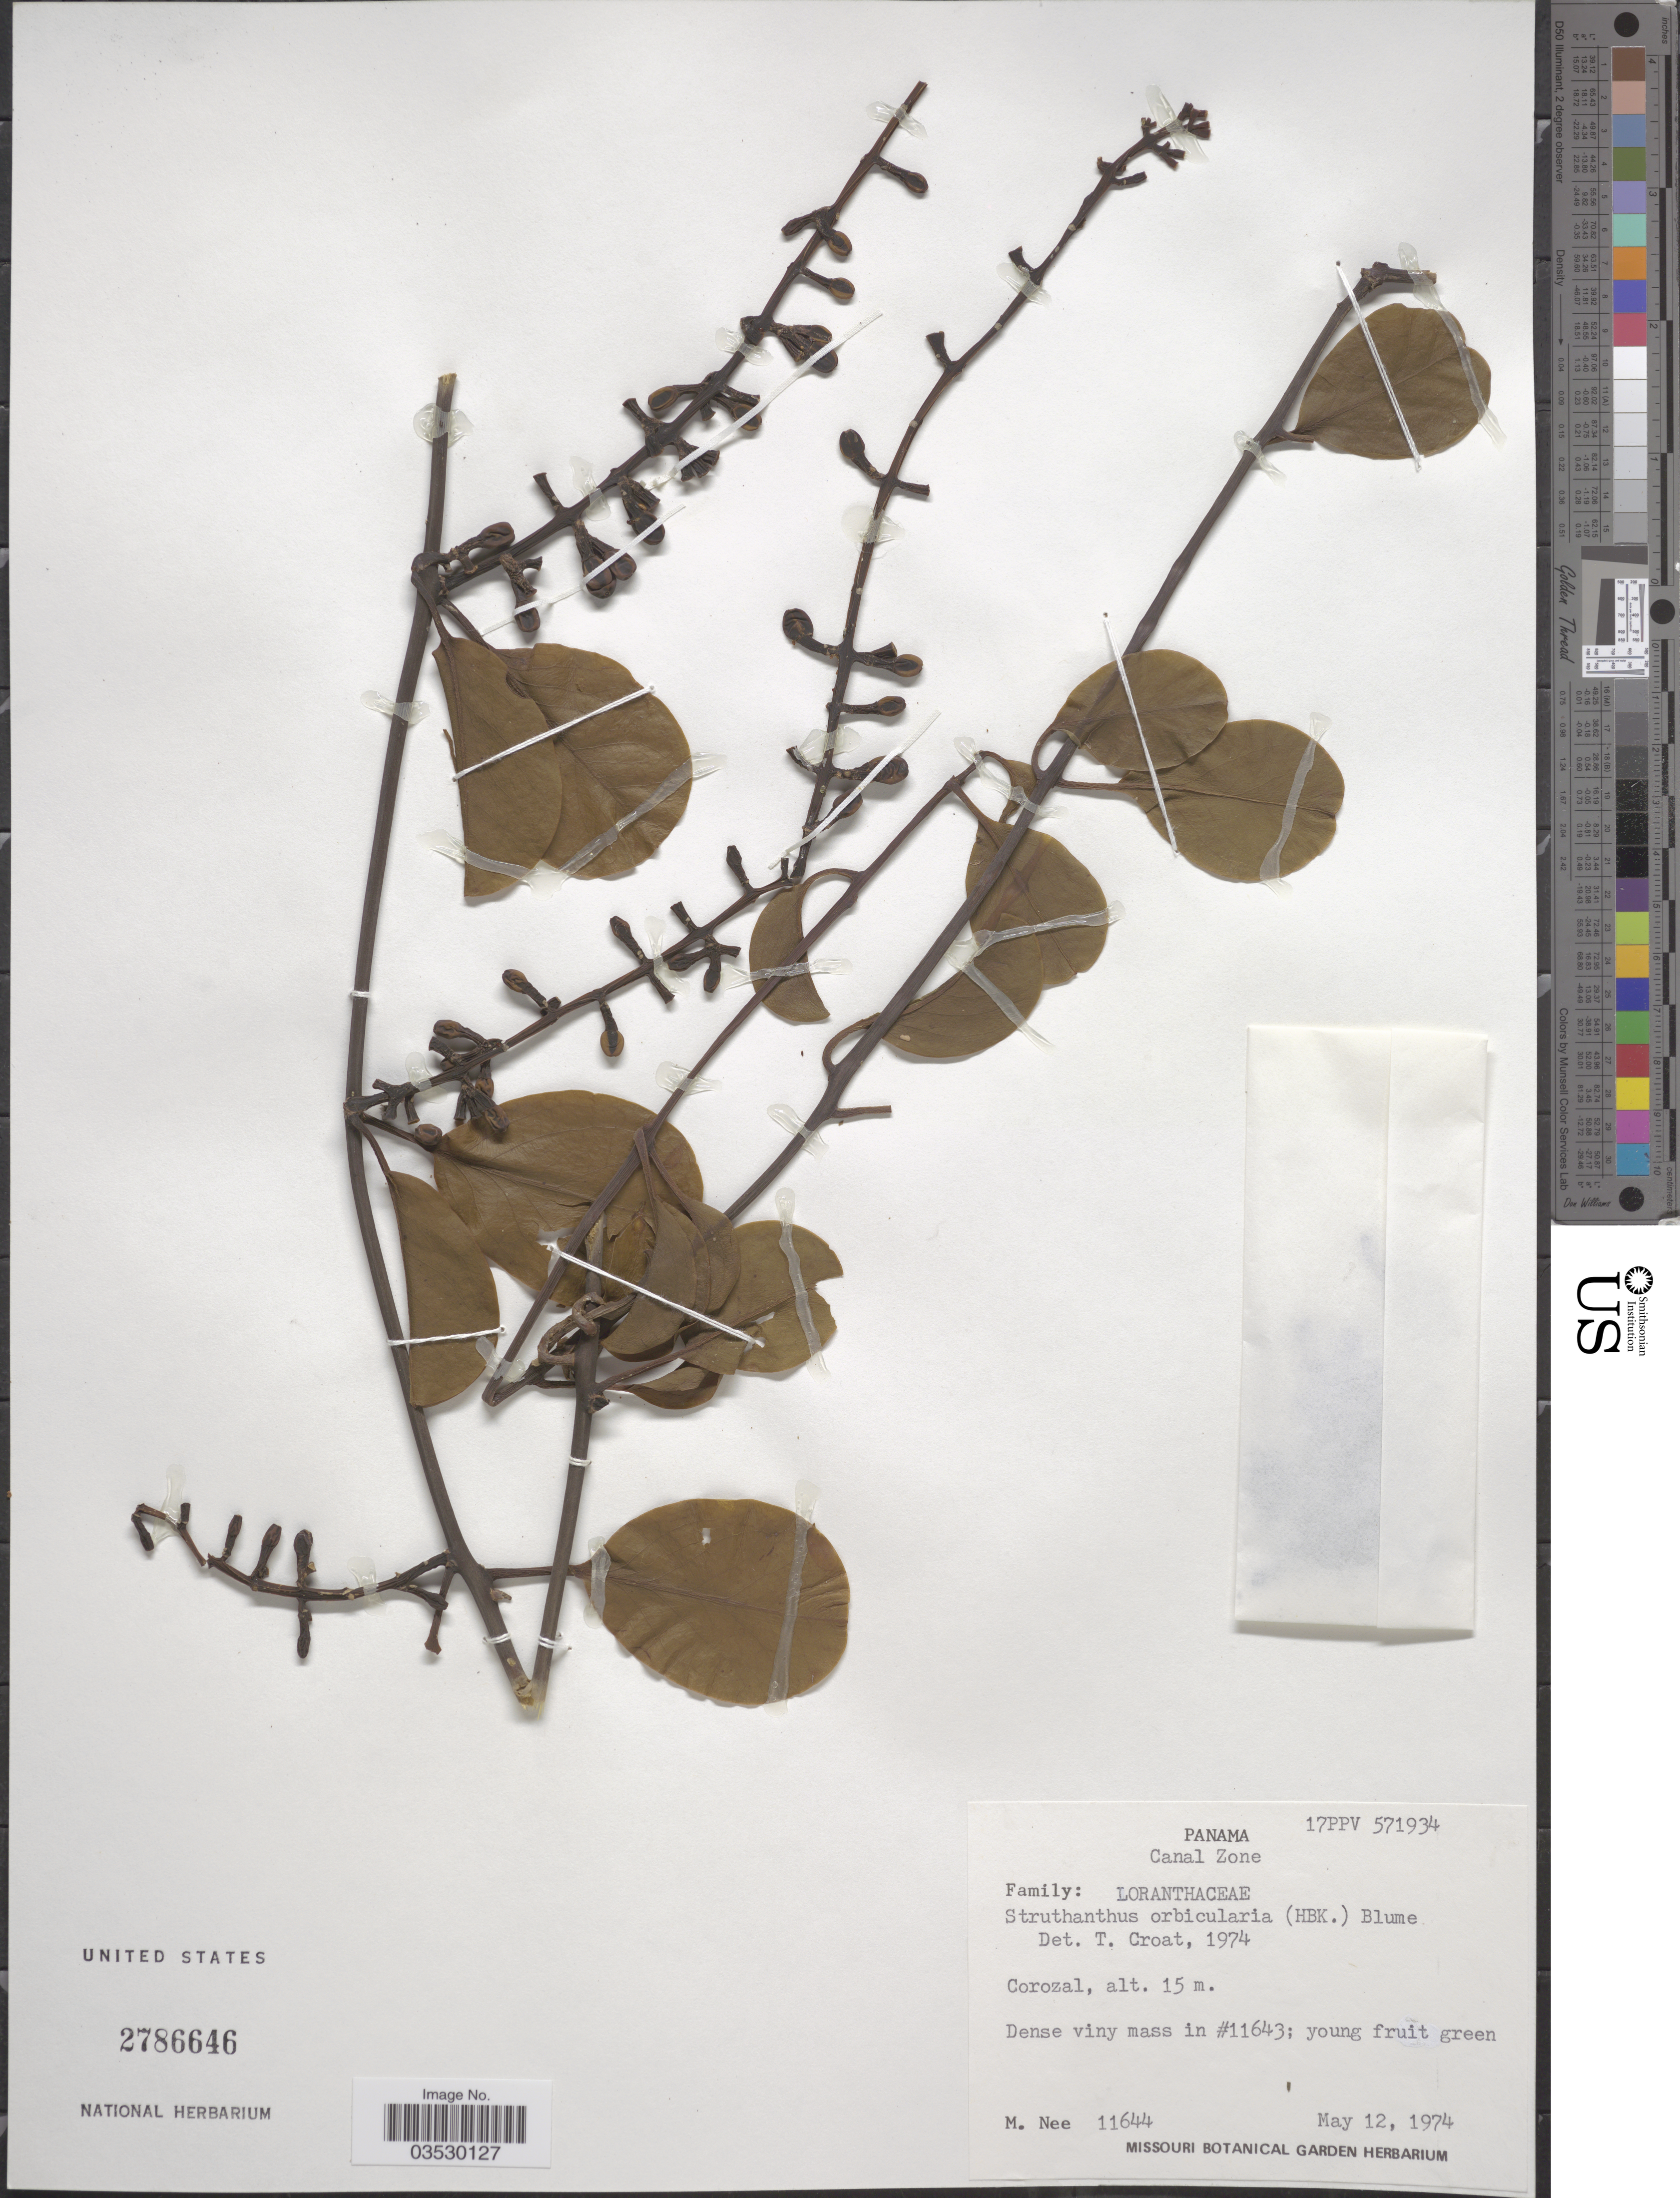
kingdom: Plantae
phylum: Tracheophyta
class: Magnoliopsida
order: Santalales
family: Loranthaceae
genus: Struthanthus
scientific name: Struthanthus orbicularis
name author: (Kunth) Blume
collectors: M. Nee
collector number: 11644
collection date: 1974-05-12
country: Panama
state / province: Colón / Panamá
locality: Canal Zone. Corozal.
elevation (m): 15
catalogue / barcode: US 2786646